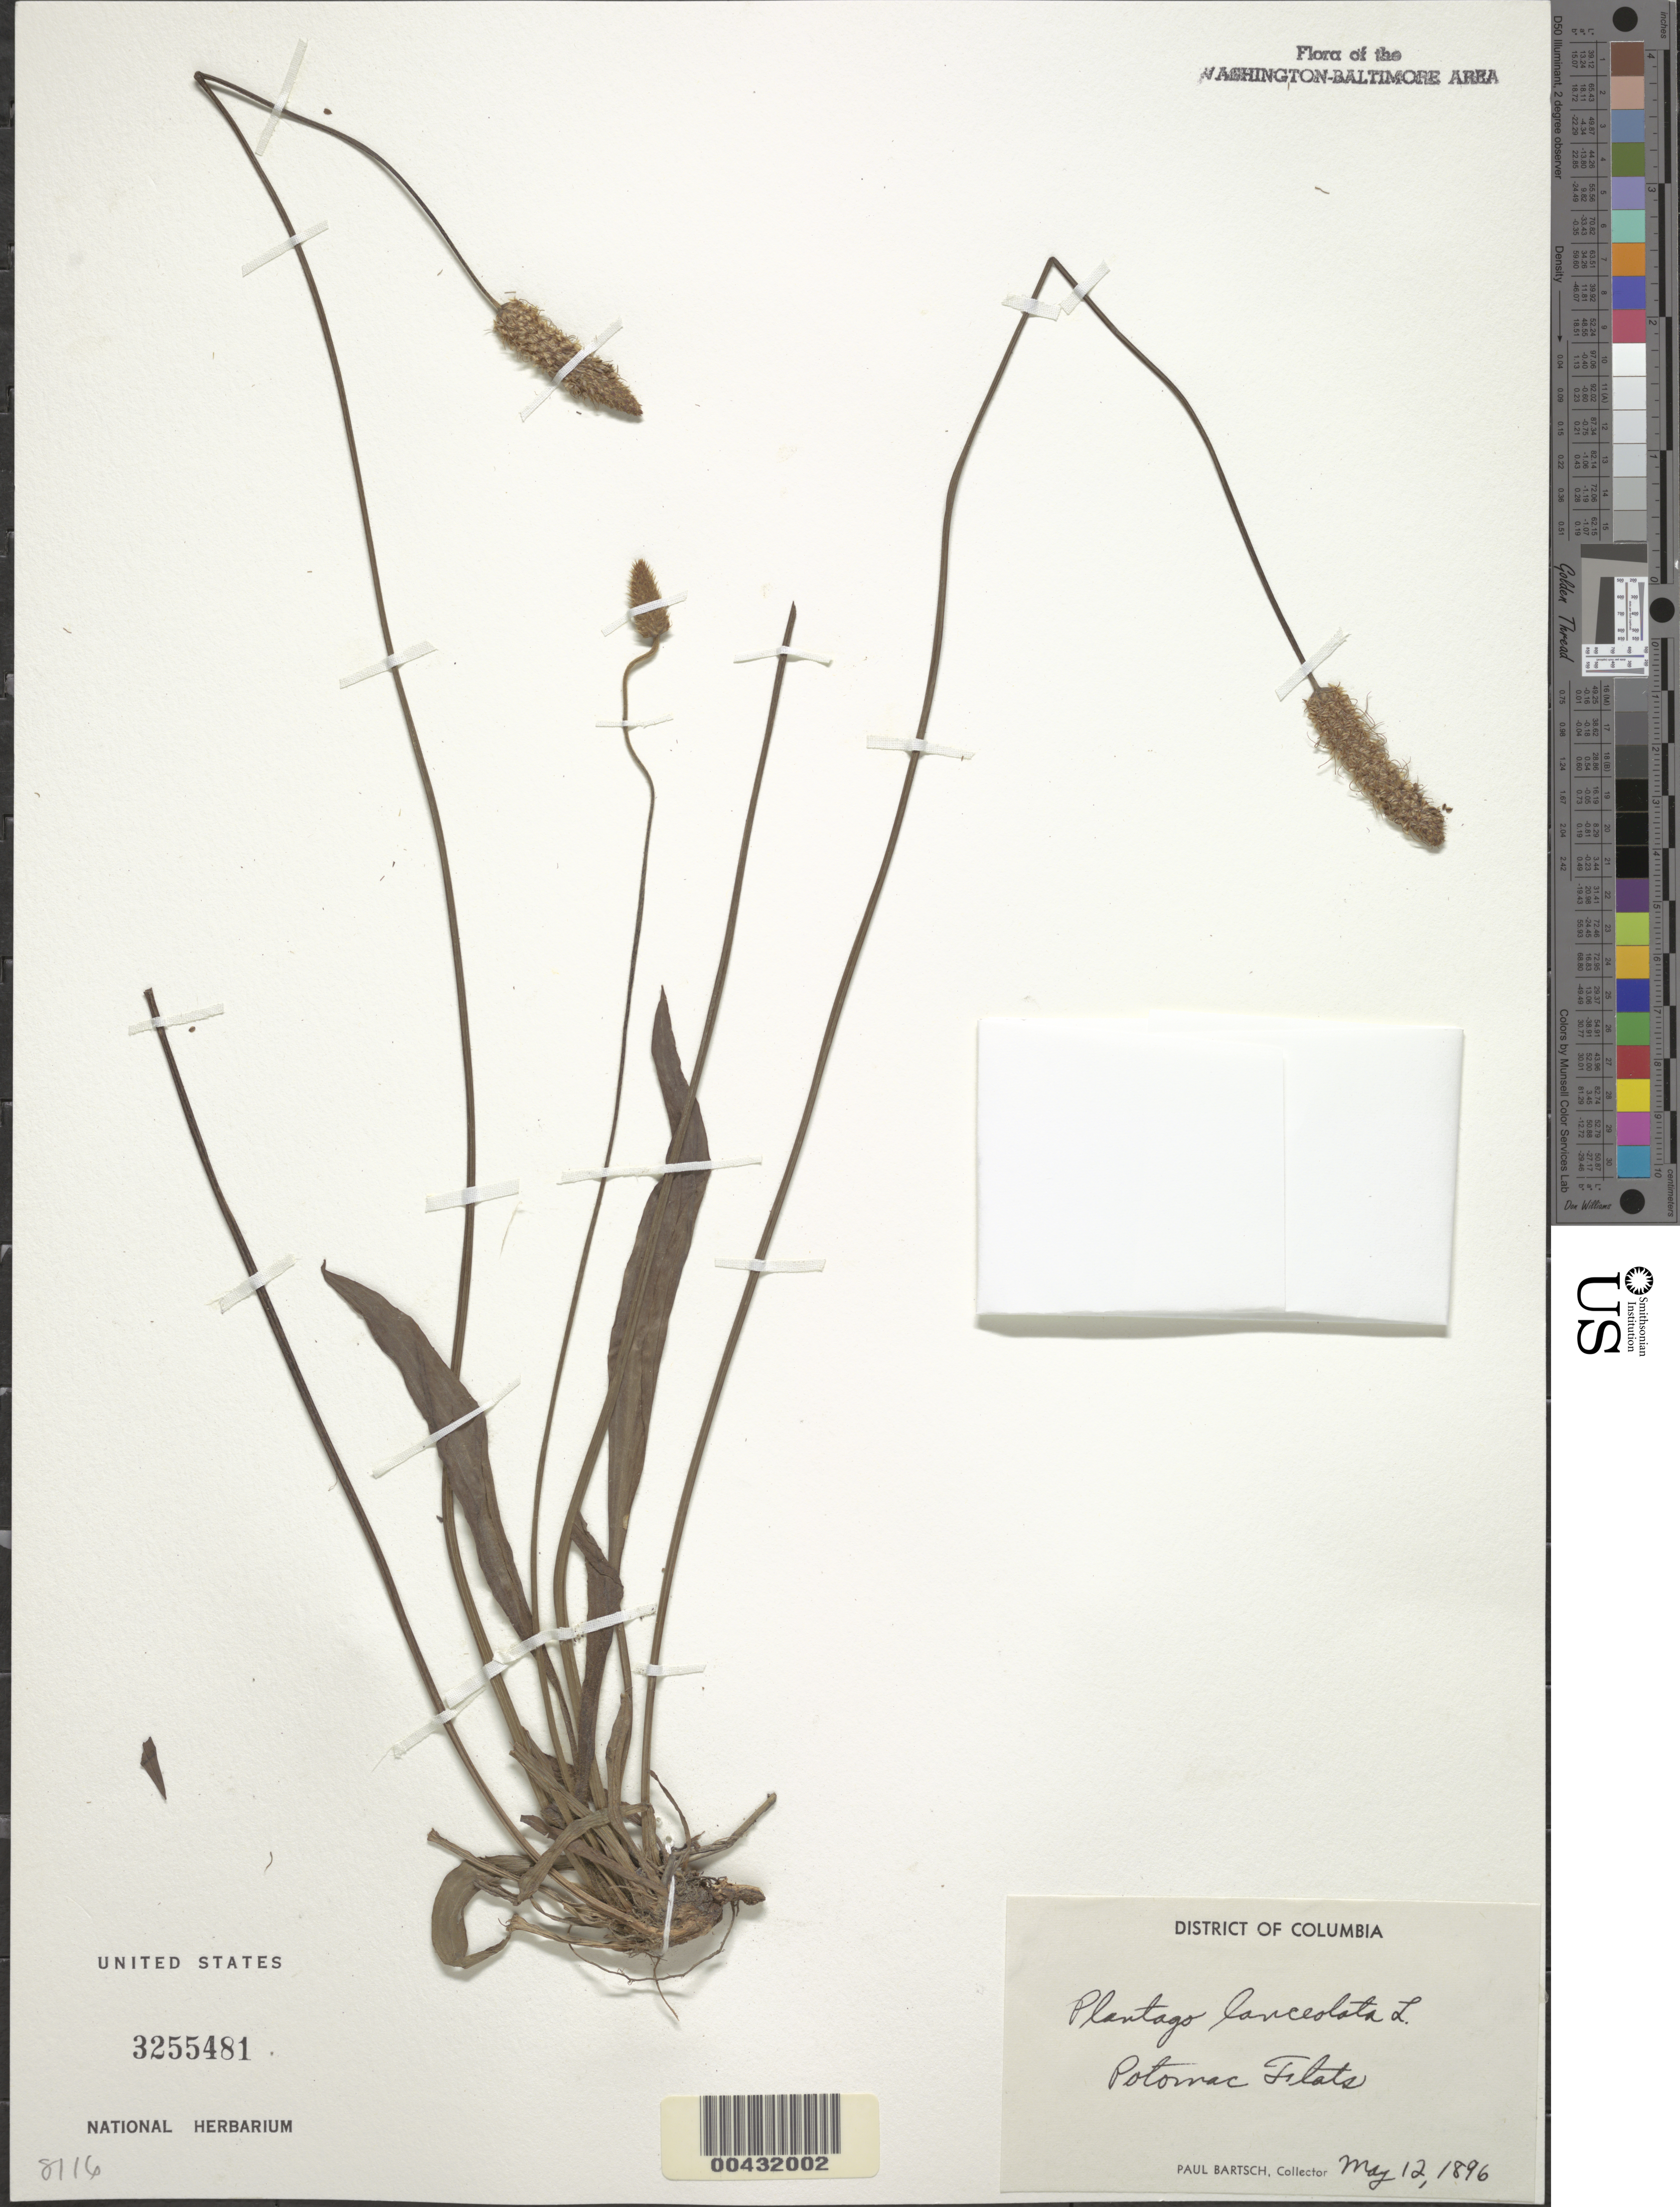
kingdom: Plantae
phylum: Tracheophyta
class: Magnoliopsida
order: Lamiales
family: Plantaginaceae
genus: Plantago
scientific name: Plantago lanceolata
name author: L.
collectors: P. Bartsch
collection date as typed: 12 May 1896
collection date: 1896-05-12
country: United States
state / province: District of Columbia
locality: Potomac Flats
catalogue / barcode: US 3255481